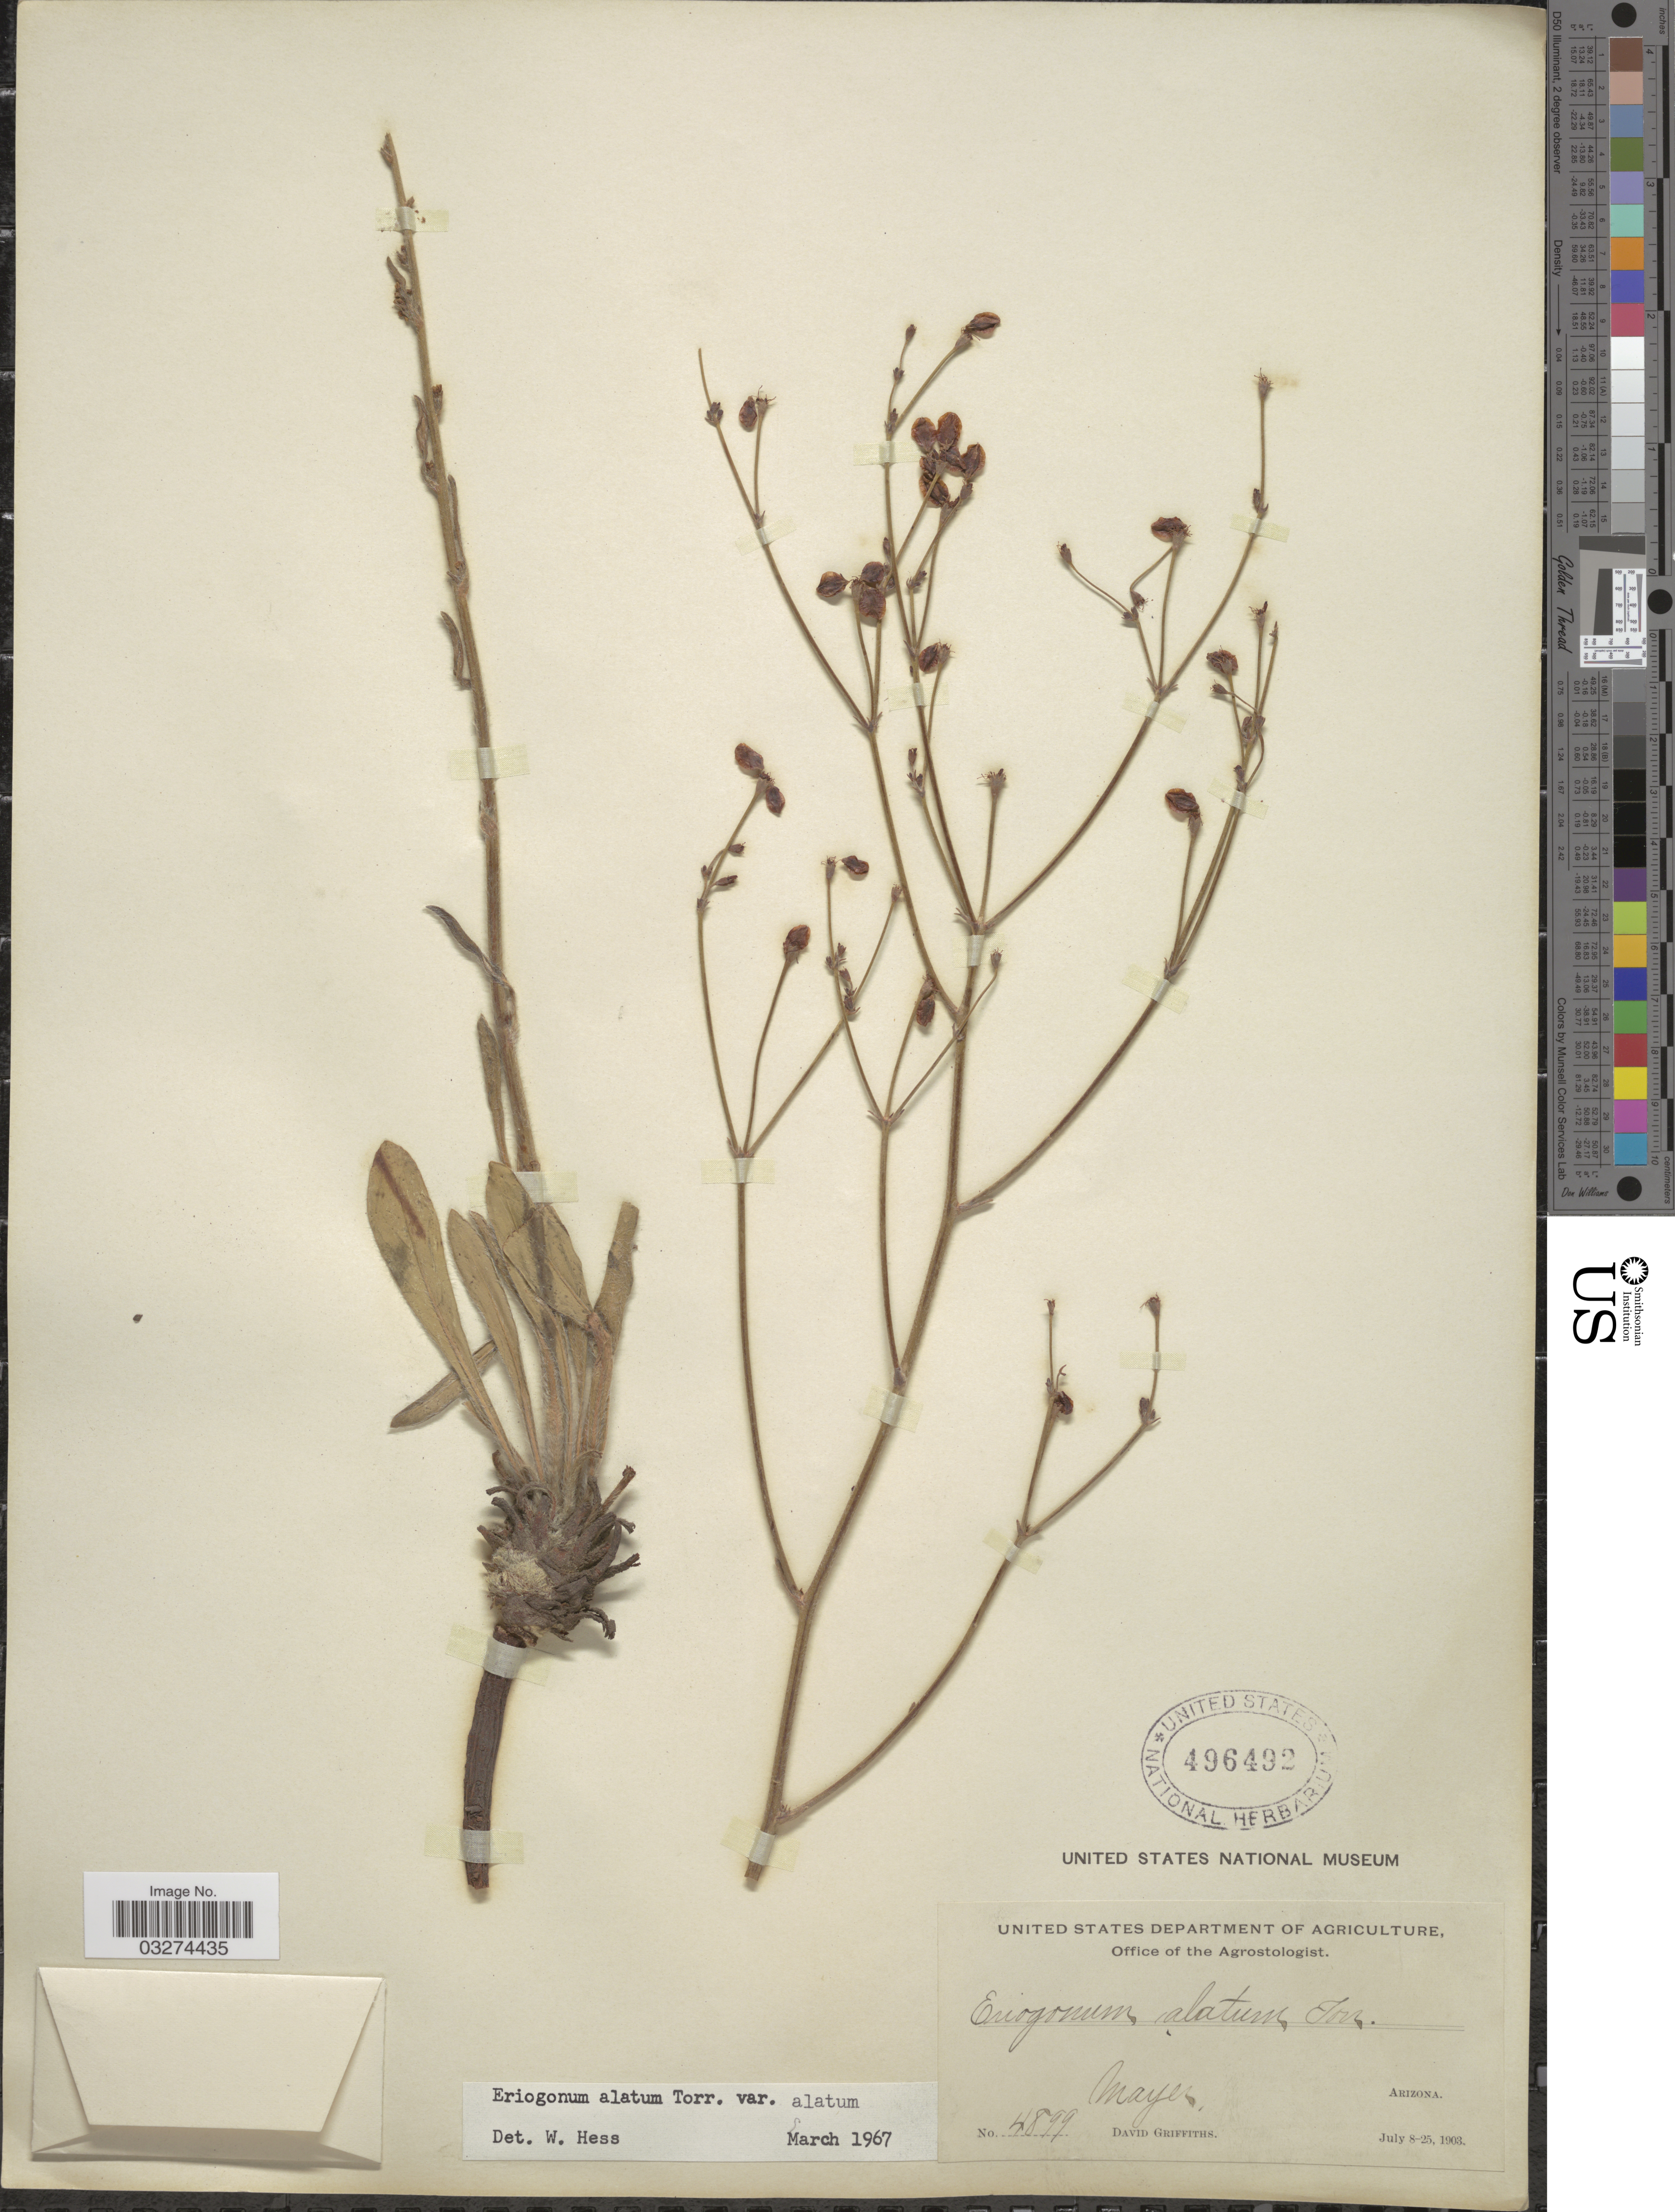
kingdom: Plantae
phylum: Tracheophyta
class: Magnoliopsida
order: Caryophyllales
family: Polygonaceae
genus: Eriogonum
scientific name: Eriogonum alatum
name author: Torr.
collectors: D. Griffiths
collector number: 4899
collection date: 1903-07-08/1903-07-25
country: United States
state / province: Arizona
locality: Mayer.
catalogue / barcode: US 496492